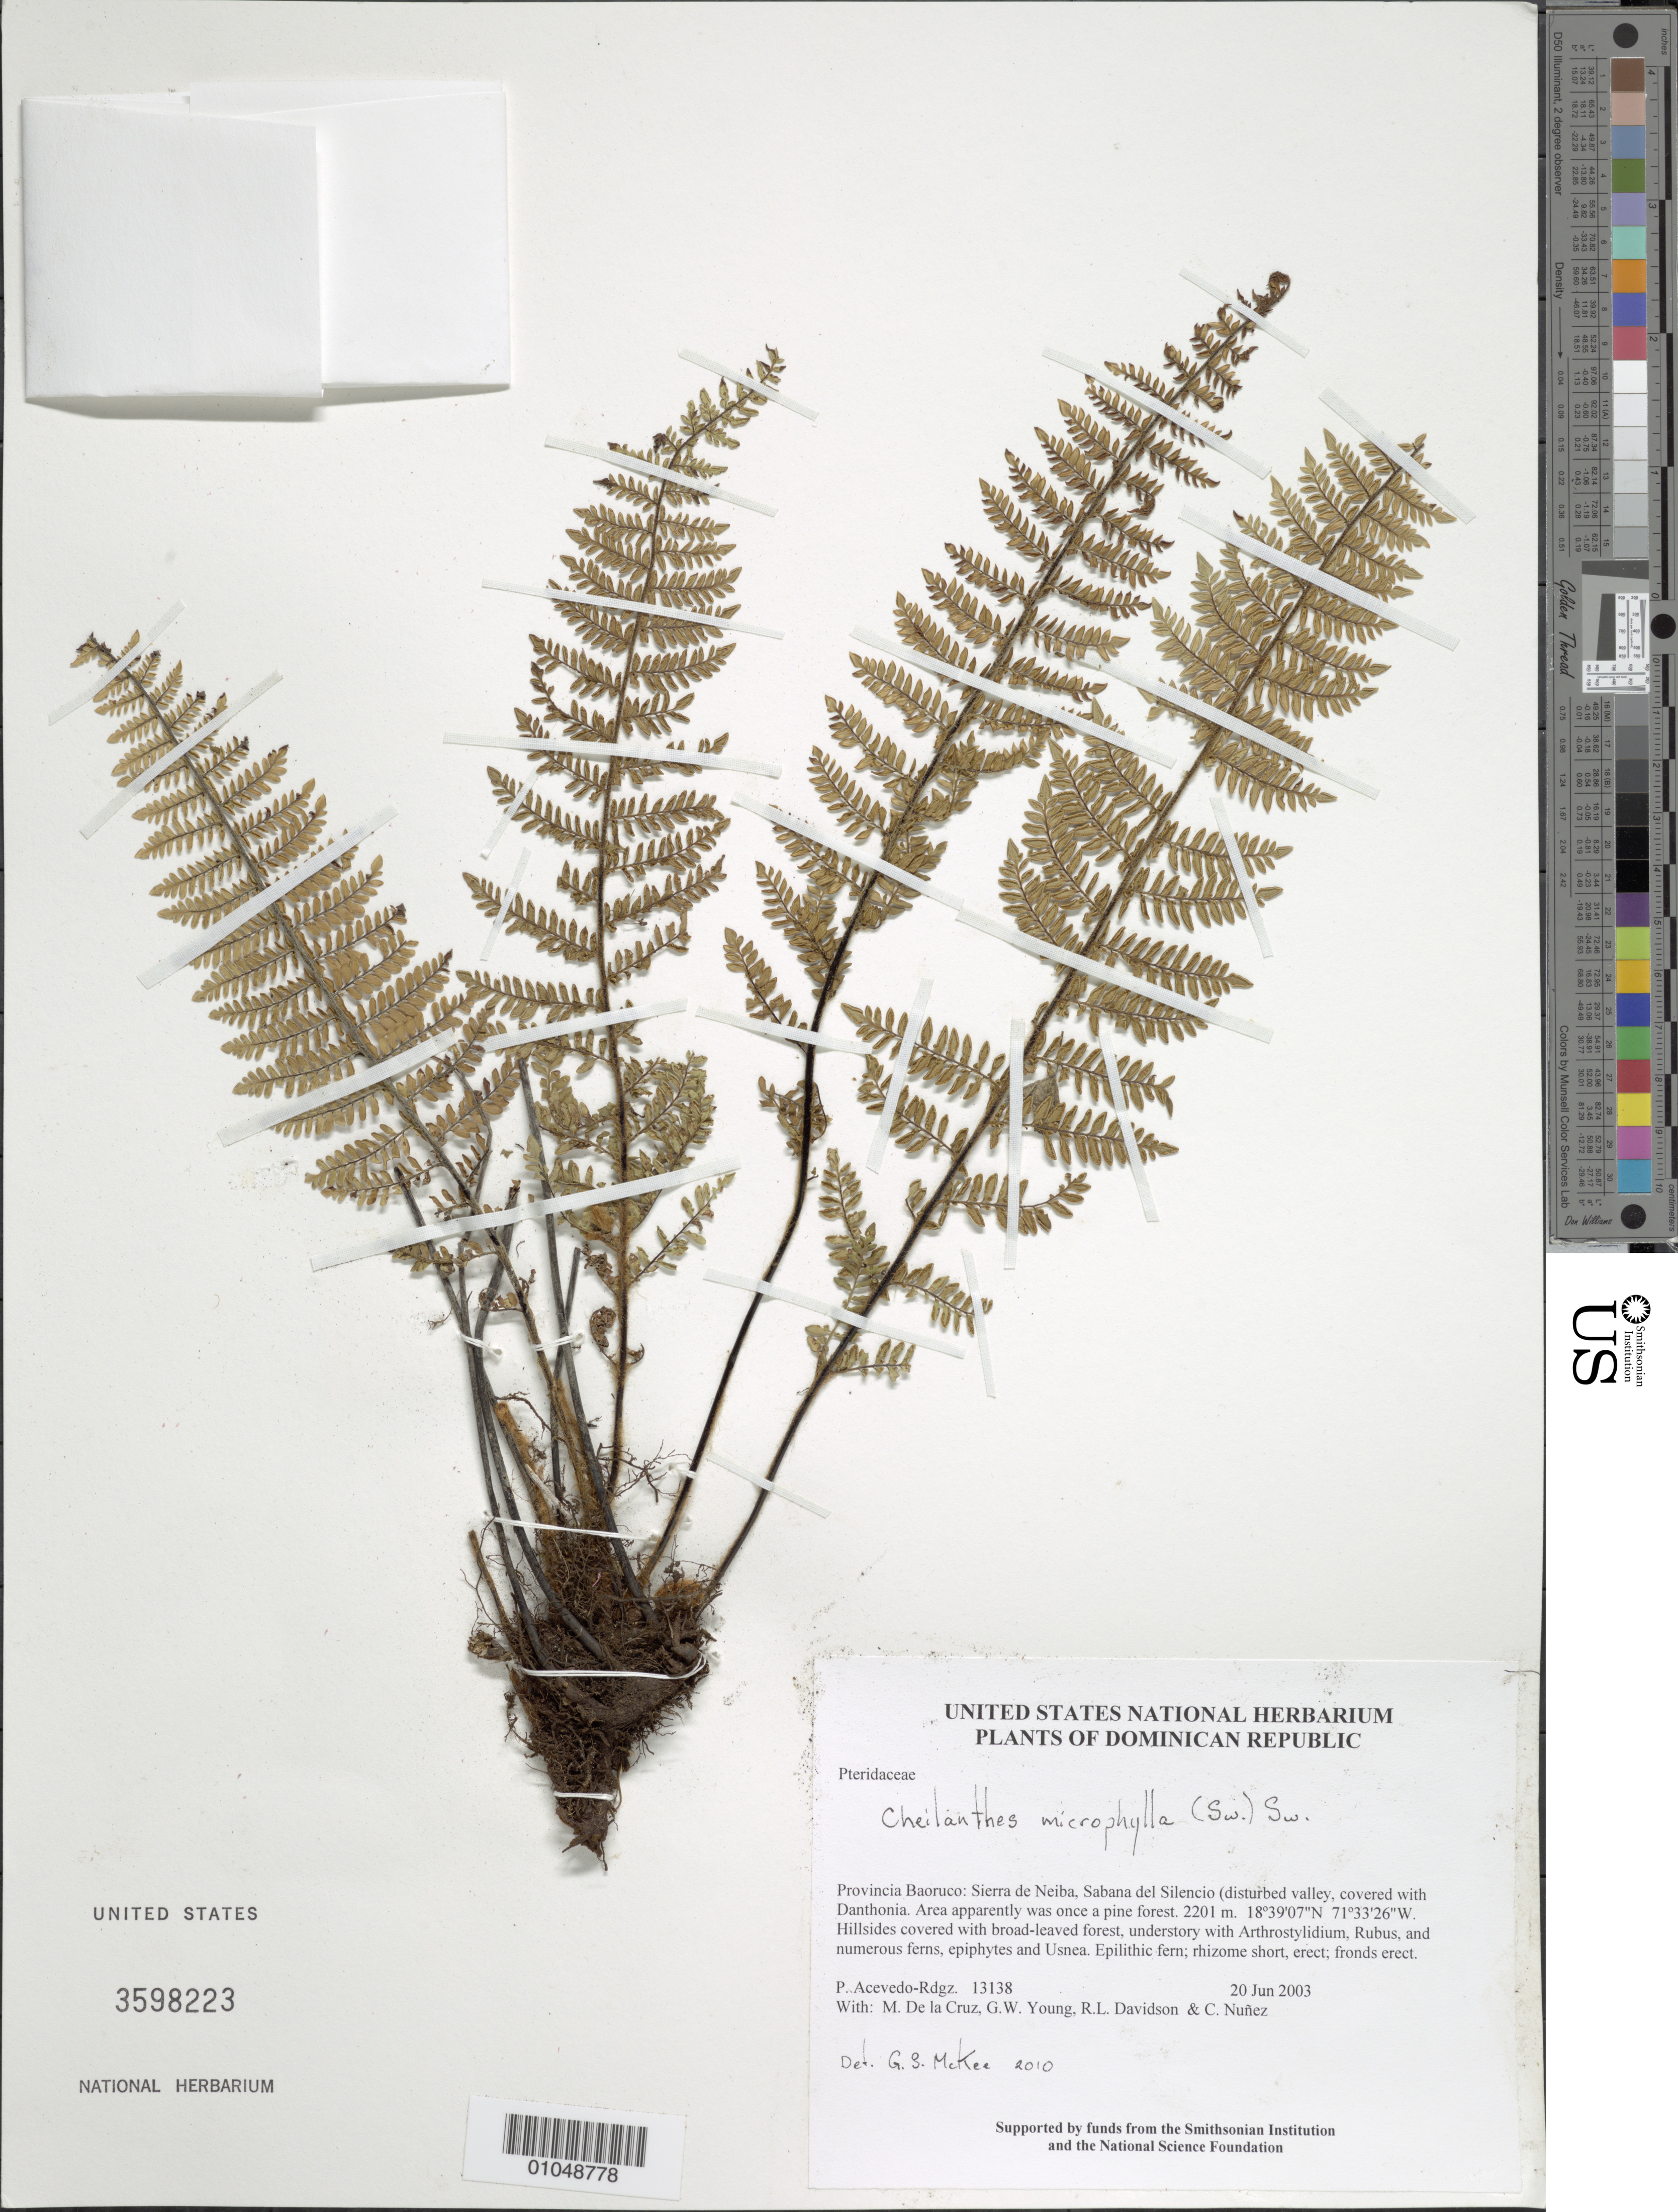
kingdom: Plantae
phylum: Tracheophyta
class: Polypodiopsida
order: Polypodiales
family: Pteridaceae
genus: Myriopteris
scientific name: Myriopteris microphylla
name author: (Sw.) Grusz & Windham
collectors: P. Acevedo-Rodr., M. de la Cruz, J. Rawlins, G. Young, R. Davidson & C. Nunez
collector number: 13138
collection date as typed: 20 Jun 2003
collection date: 2003-06-20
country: Dominican Republic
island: Hispaniola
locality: Provincia Baoruco: Sierra de Neiba, Sabana del Silencio (disturbed valley, covered with Danthonia. Area apparently was once a pine forest.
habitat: Hillsides covered with broad-leaved forest, understory with Arthrostylidium, Rubus, and numerous ferns, epiphytes and Usnea.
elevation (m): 2201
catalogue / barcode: US 3598223